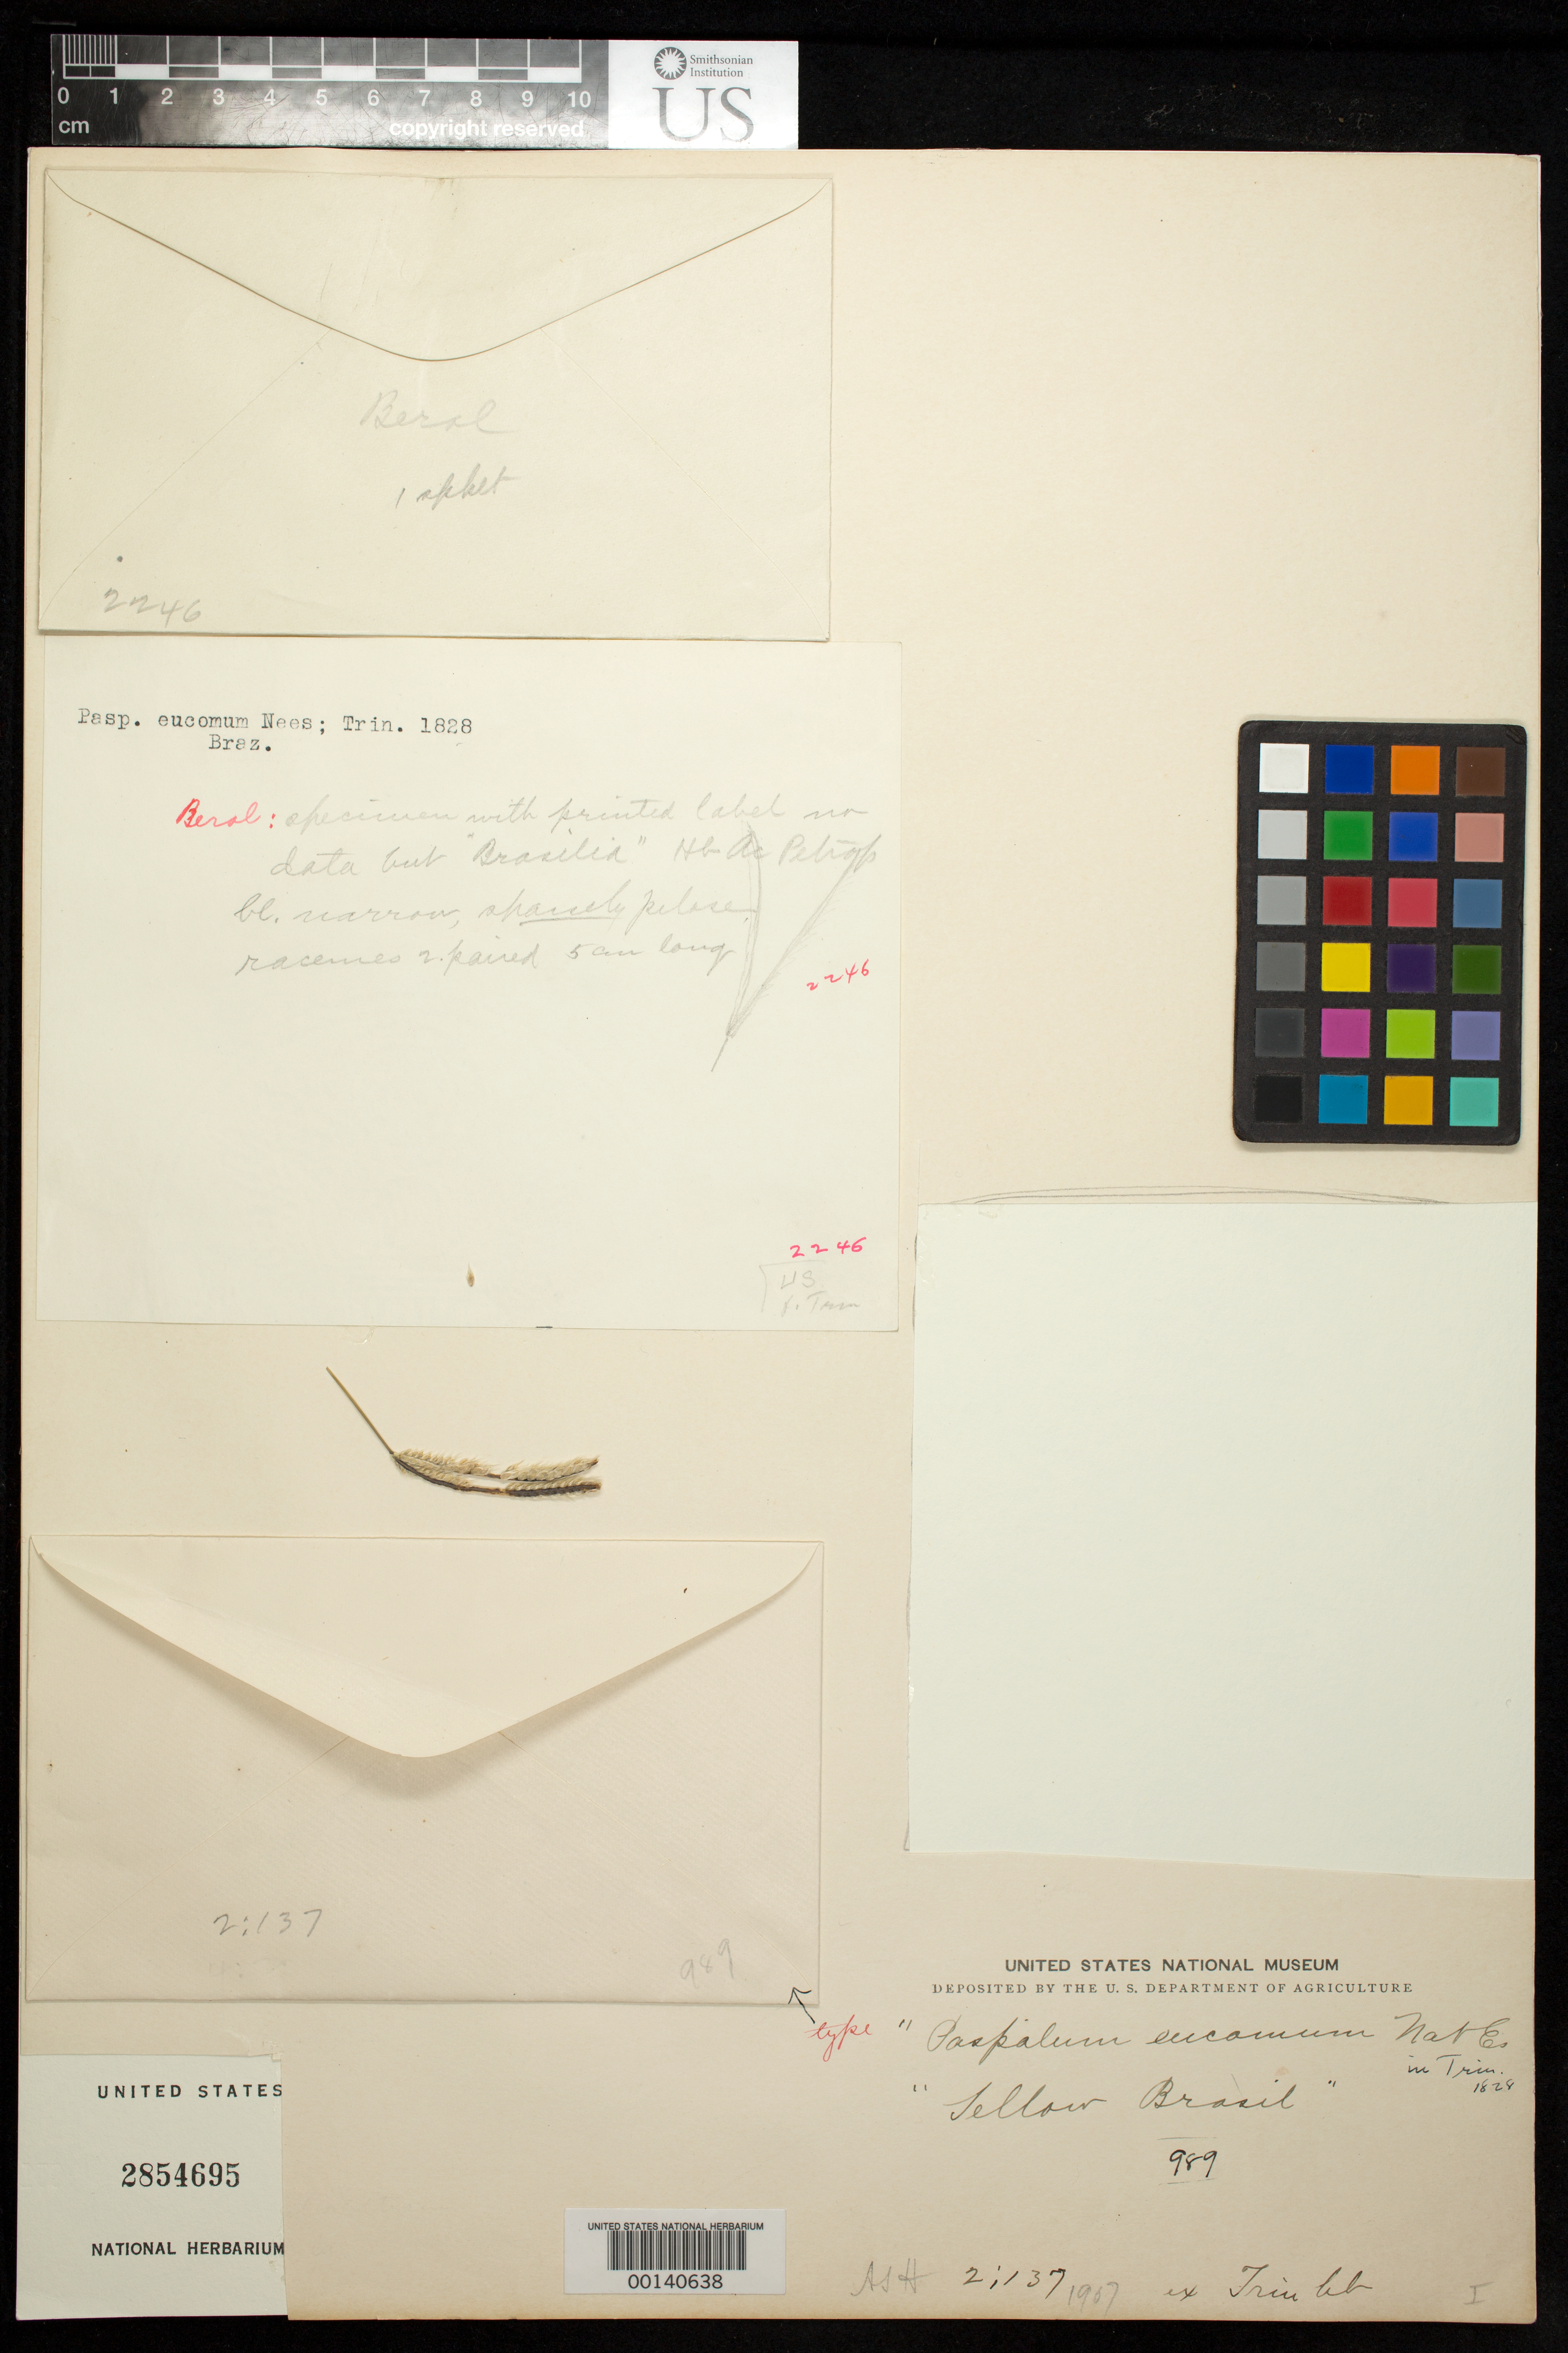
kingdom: Plantae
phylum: Tracheophyta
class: Liliopsida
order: Poales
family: Poaceae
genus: Paspalum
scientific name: Paspalum eucomum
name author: Nees ex Trin.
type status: Type Collection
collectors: F. Sellow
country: Brazil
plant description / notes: See also Nees in Martius, Fl. Brasil. 2(1):37. 1829.; Fragmentary material of type specimens ex herb. Trin., ex herb. Berlin. At some point material was removed from this sheet (unclear what) and it was re-mounted.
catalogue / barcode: US 2854695